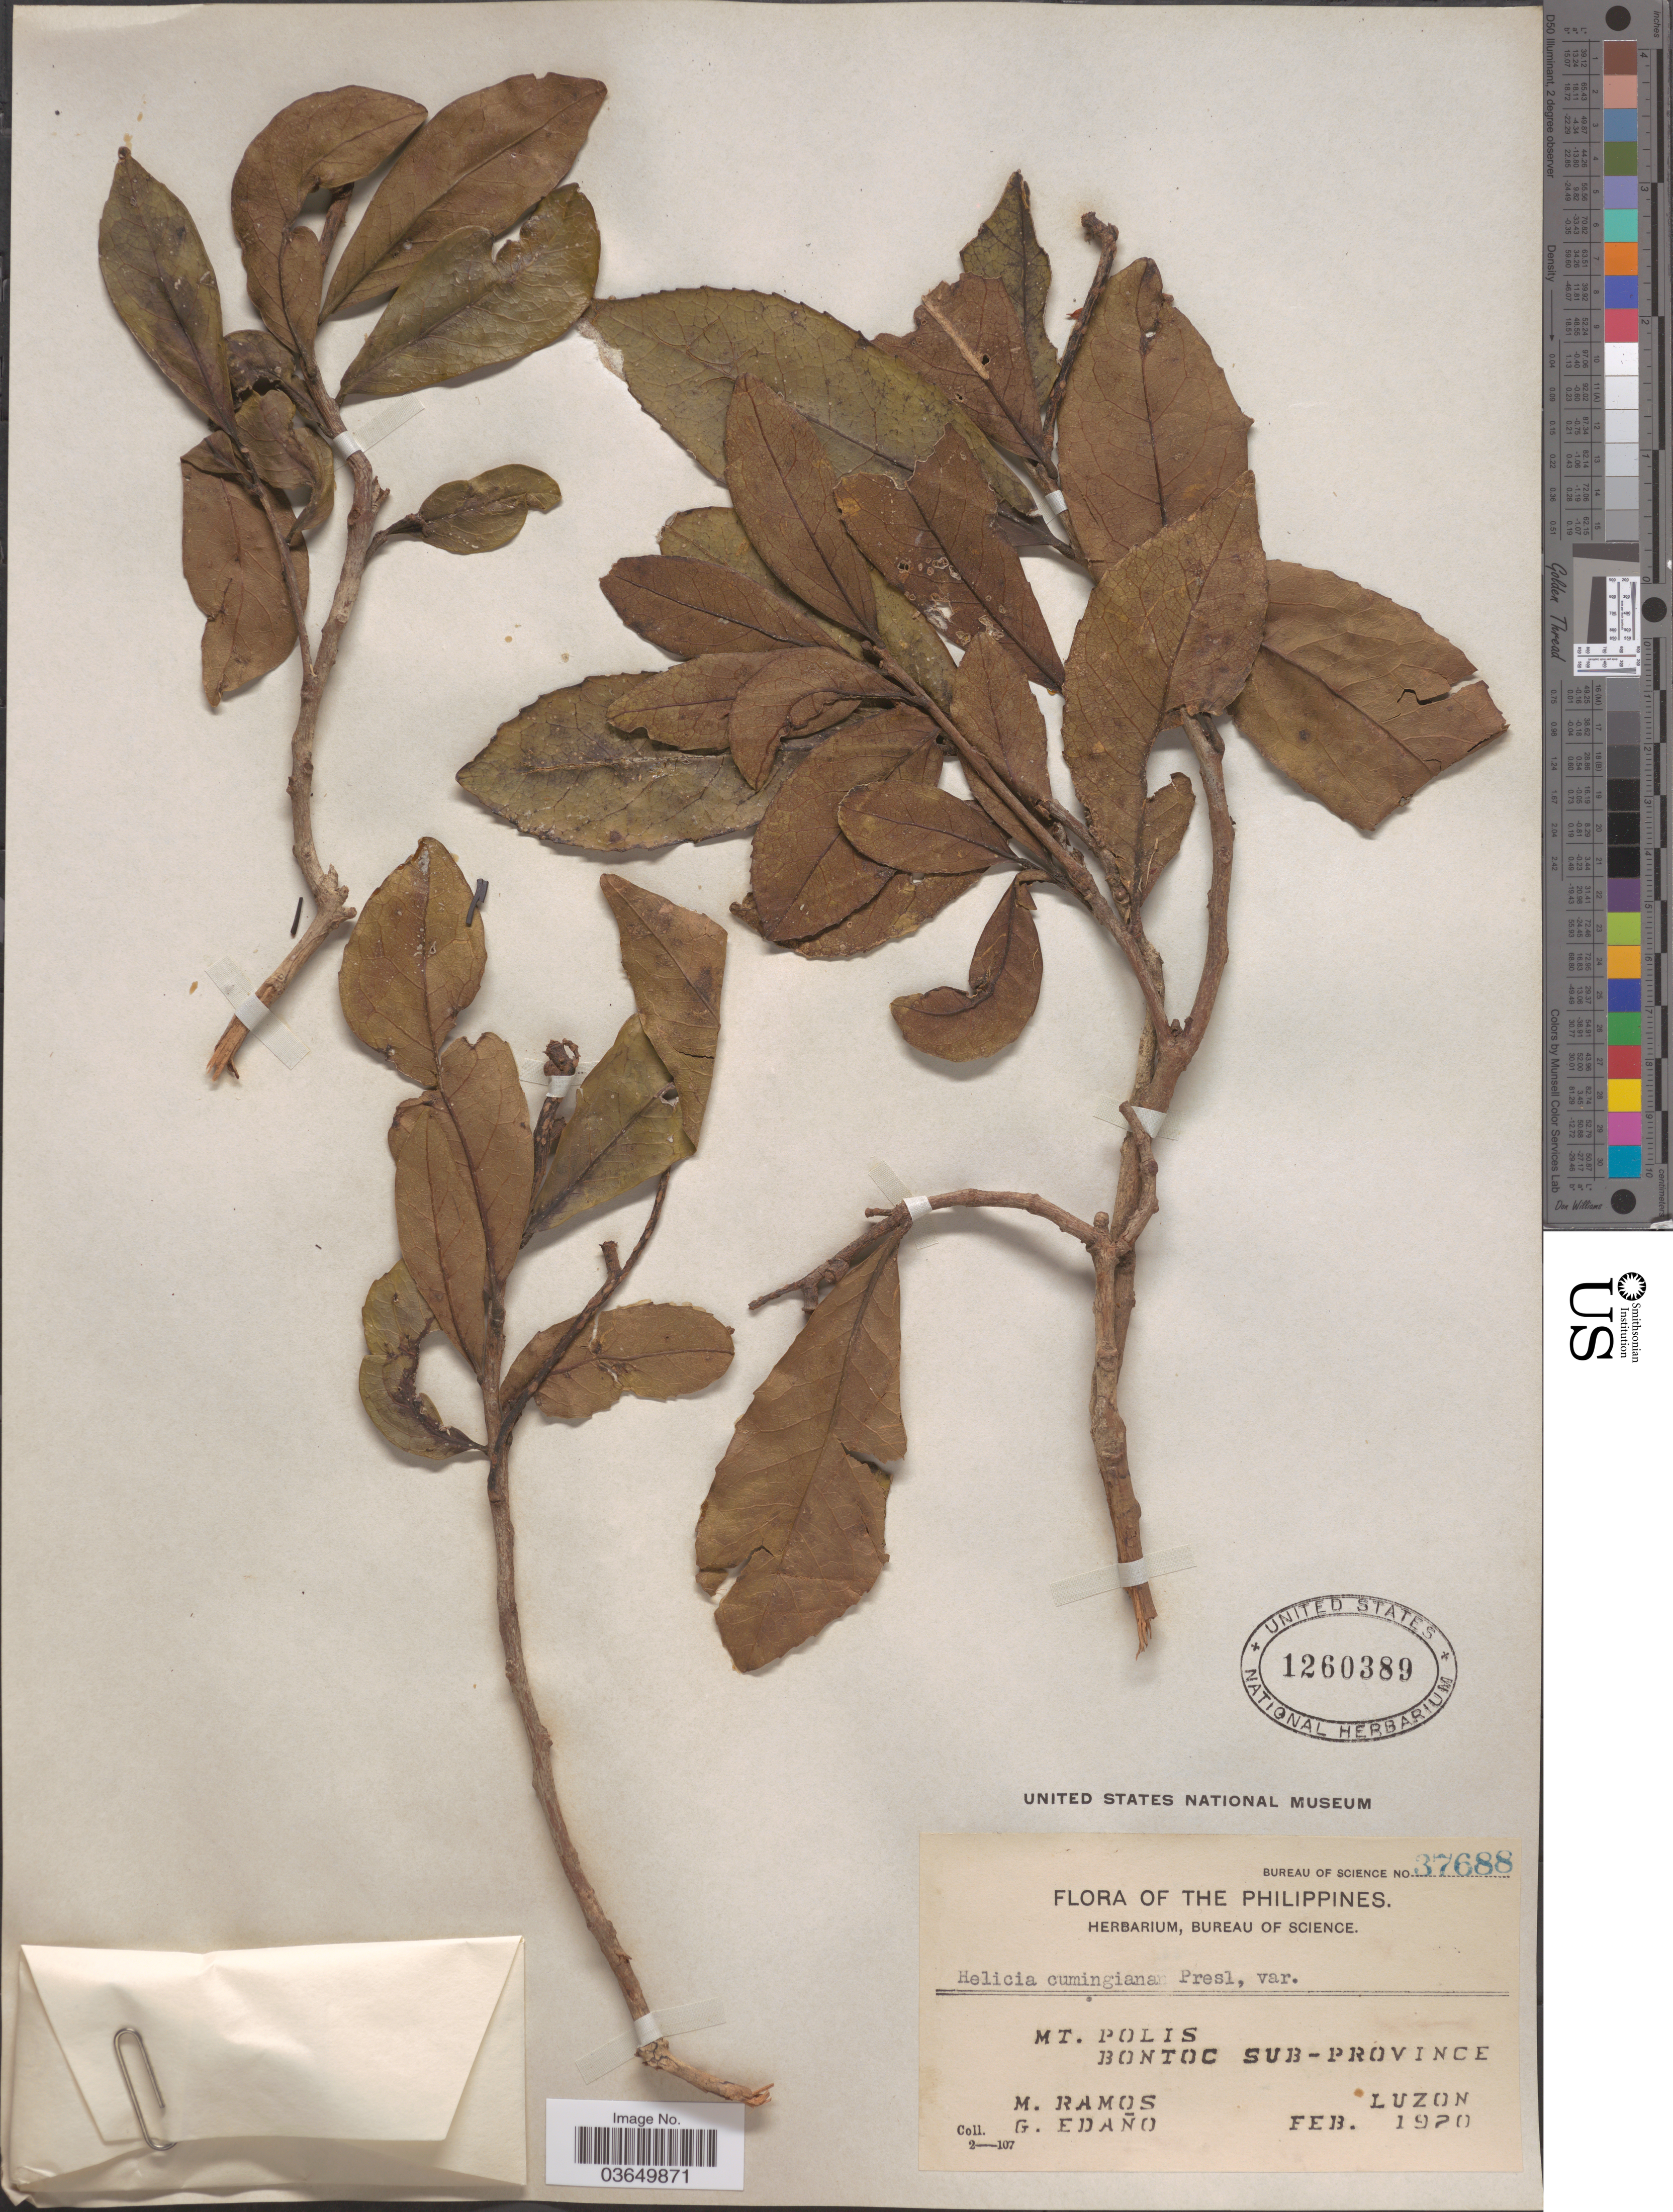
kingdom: Plantae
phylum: Tracheophyta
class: Magnoliopsida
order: Proteales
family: Proteaceae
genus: Helicia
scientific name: Helicia cumingiana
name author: C. Presl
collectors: M. Ramos & G. Edaño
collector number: Bureau of Science 37688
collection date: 1920-02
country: Philippines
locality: Mt. Polis. Bontoc Sub-province. Luzon.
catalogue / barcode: US 1260389